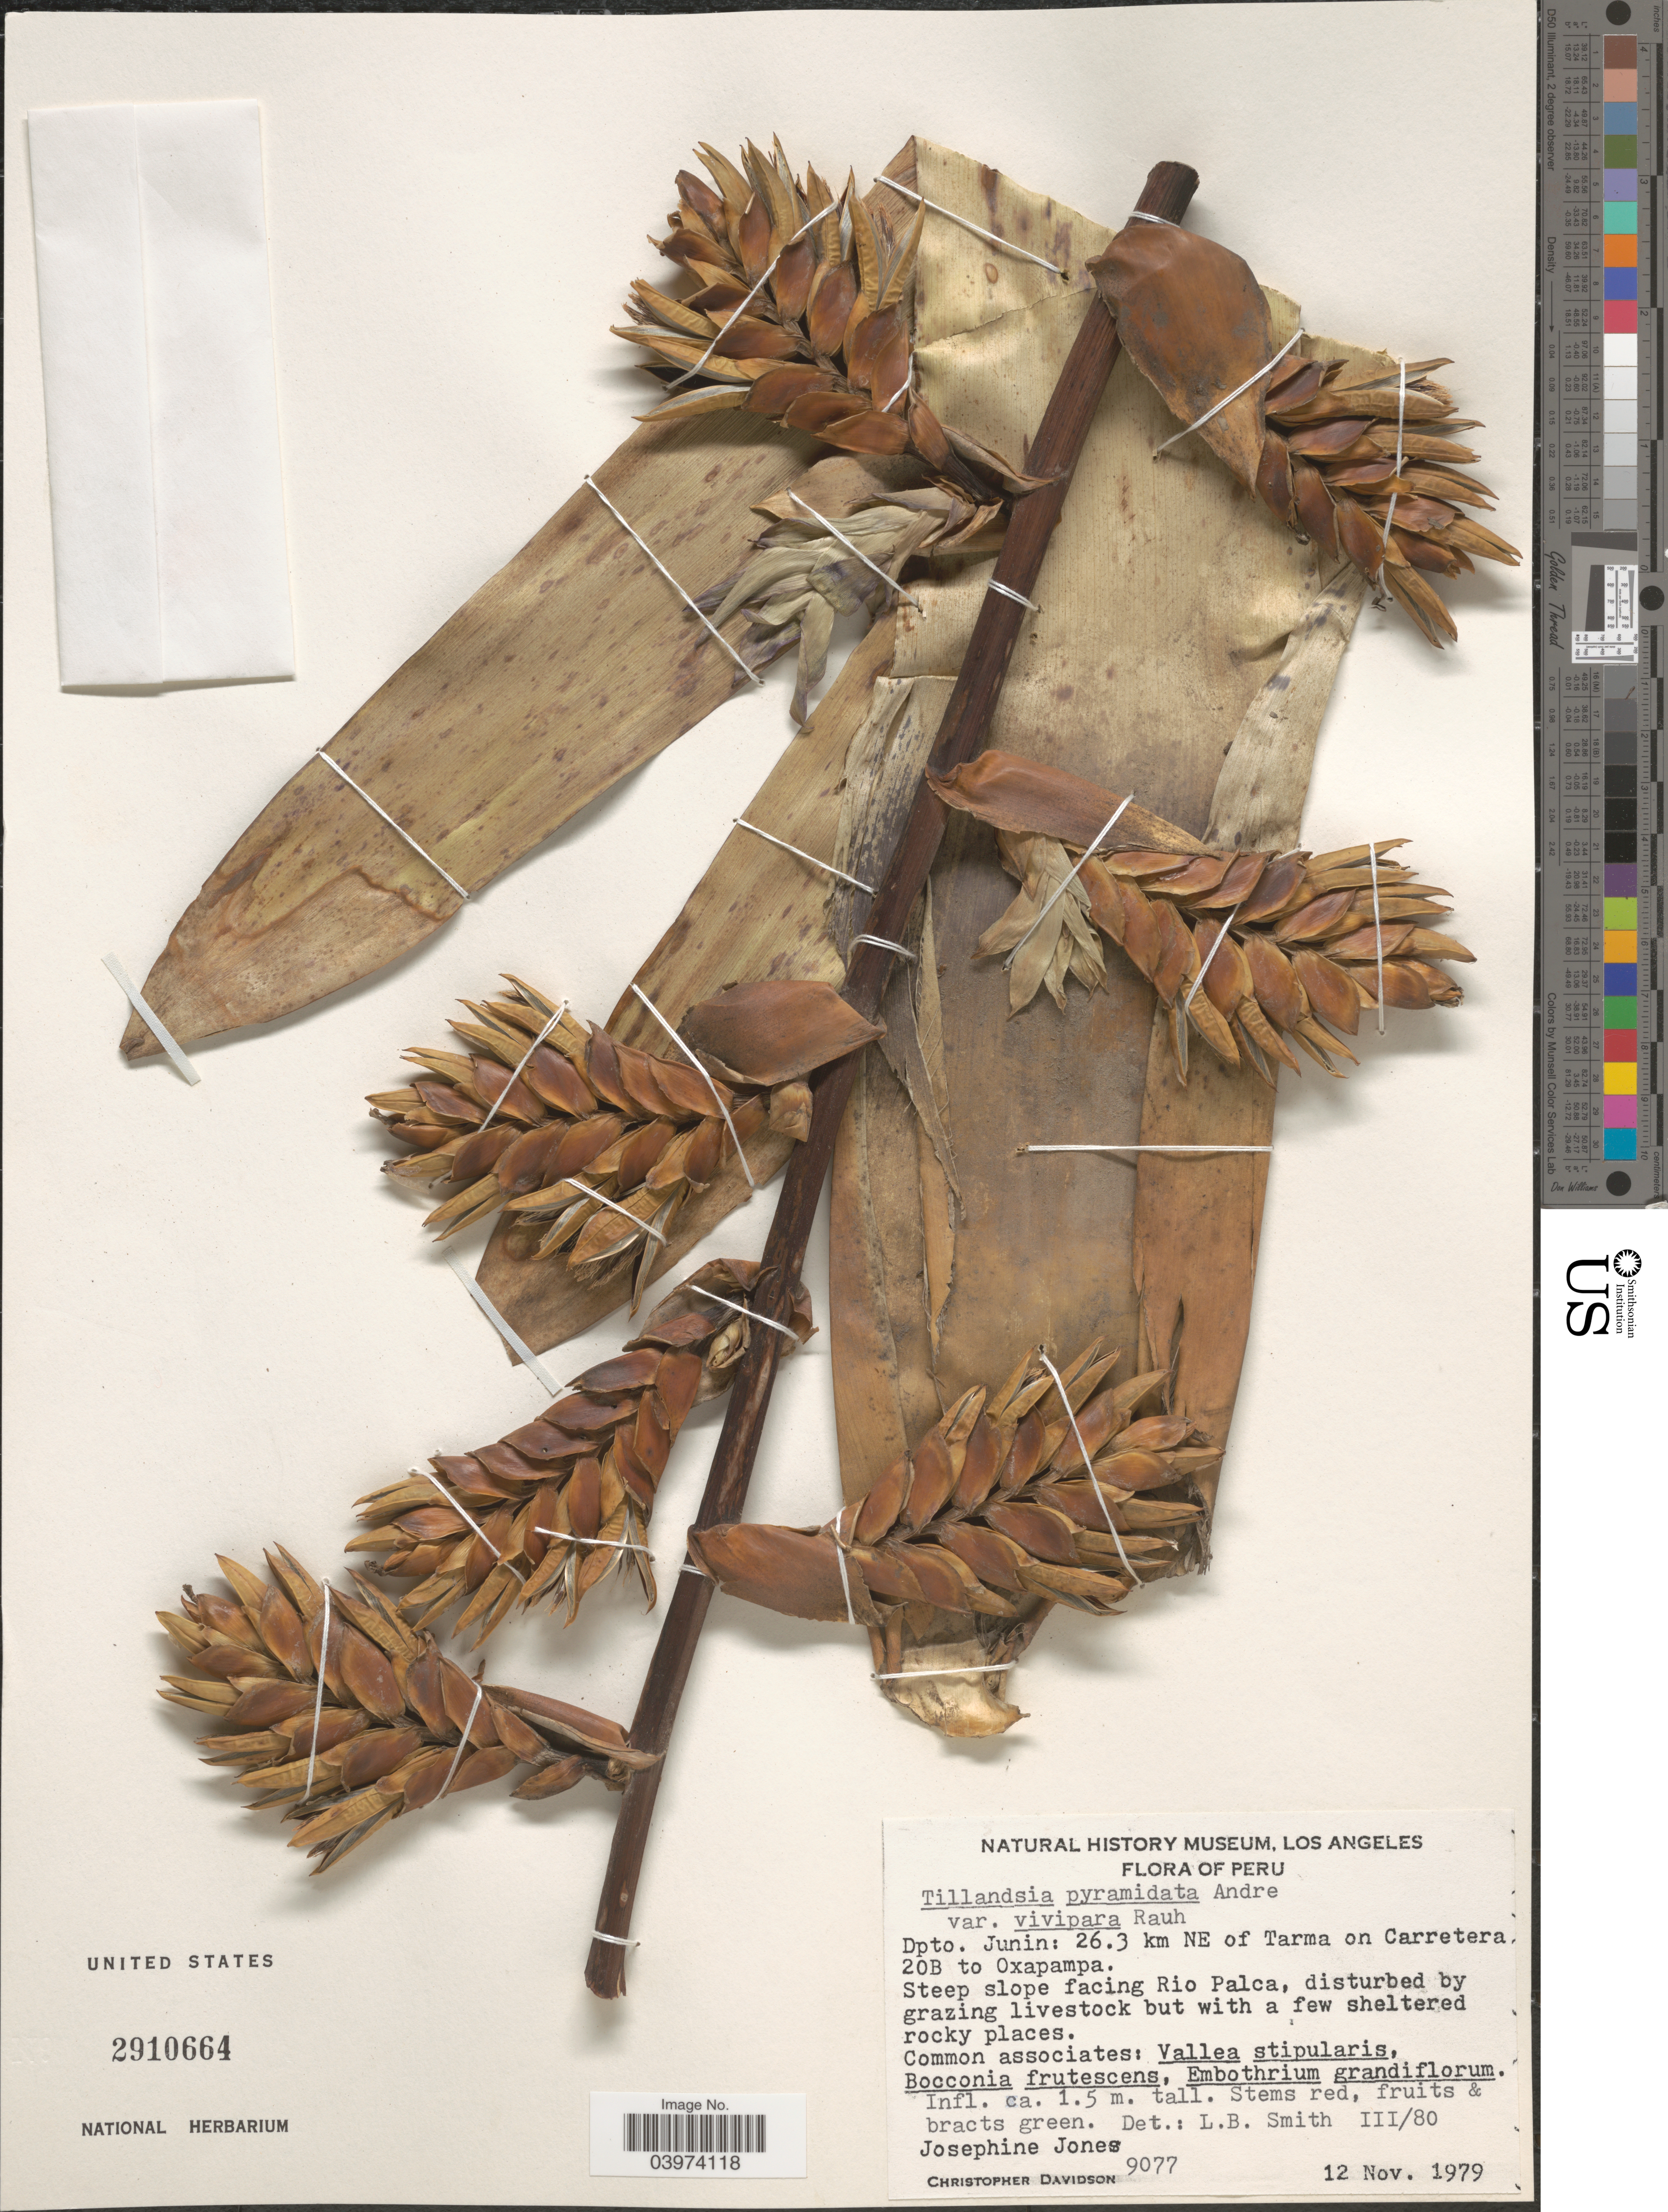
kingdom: Plantae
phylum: Tracheophyta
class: Liliopsida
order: Poales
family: Bromeliaceae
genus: Tillandsia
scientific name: Tillandsia pyramidata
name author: André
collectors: J. Jones & C. Davidson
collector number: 9077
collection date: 1979-11-12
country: Peru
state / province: Junín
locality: Dpto. Junin: 26.3 km NE of Tarma on Carretera 20B to Oxapampa. Steep slope facing Rio Palca.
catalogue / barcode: US 2910664